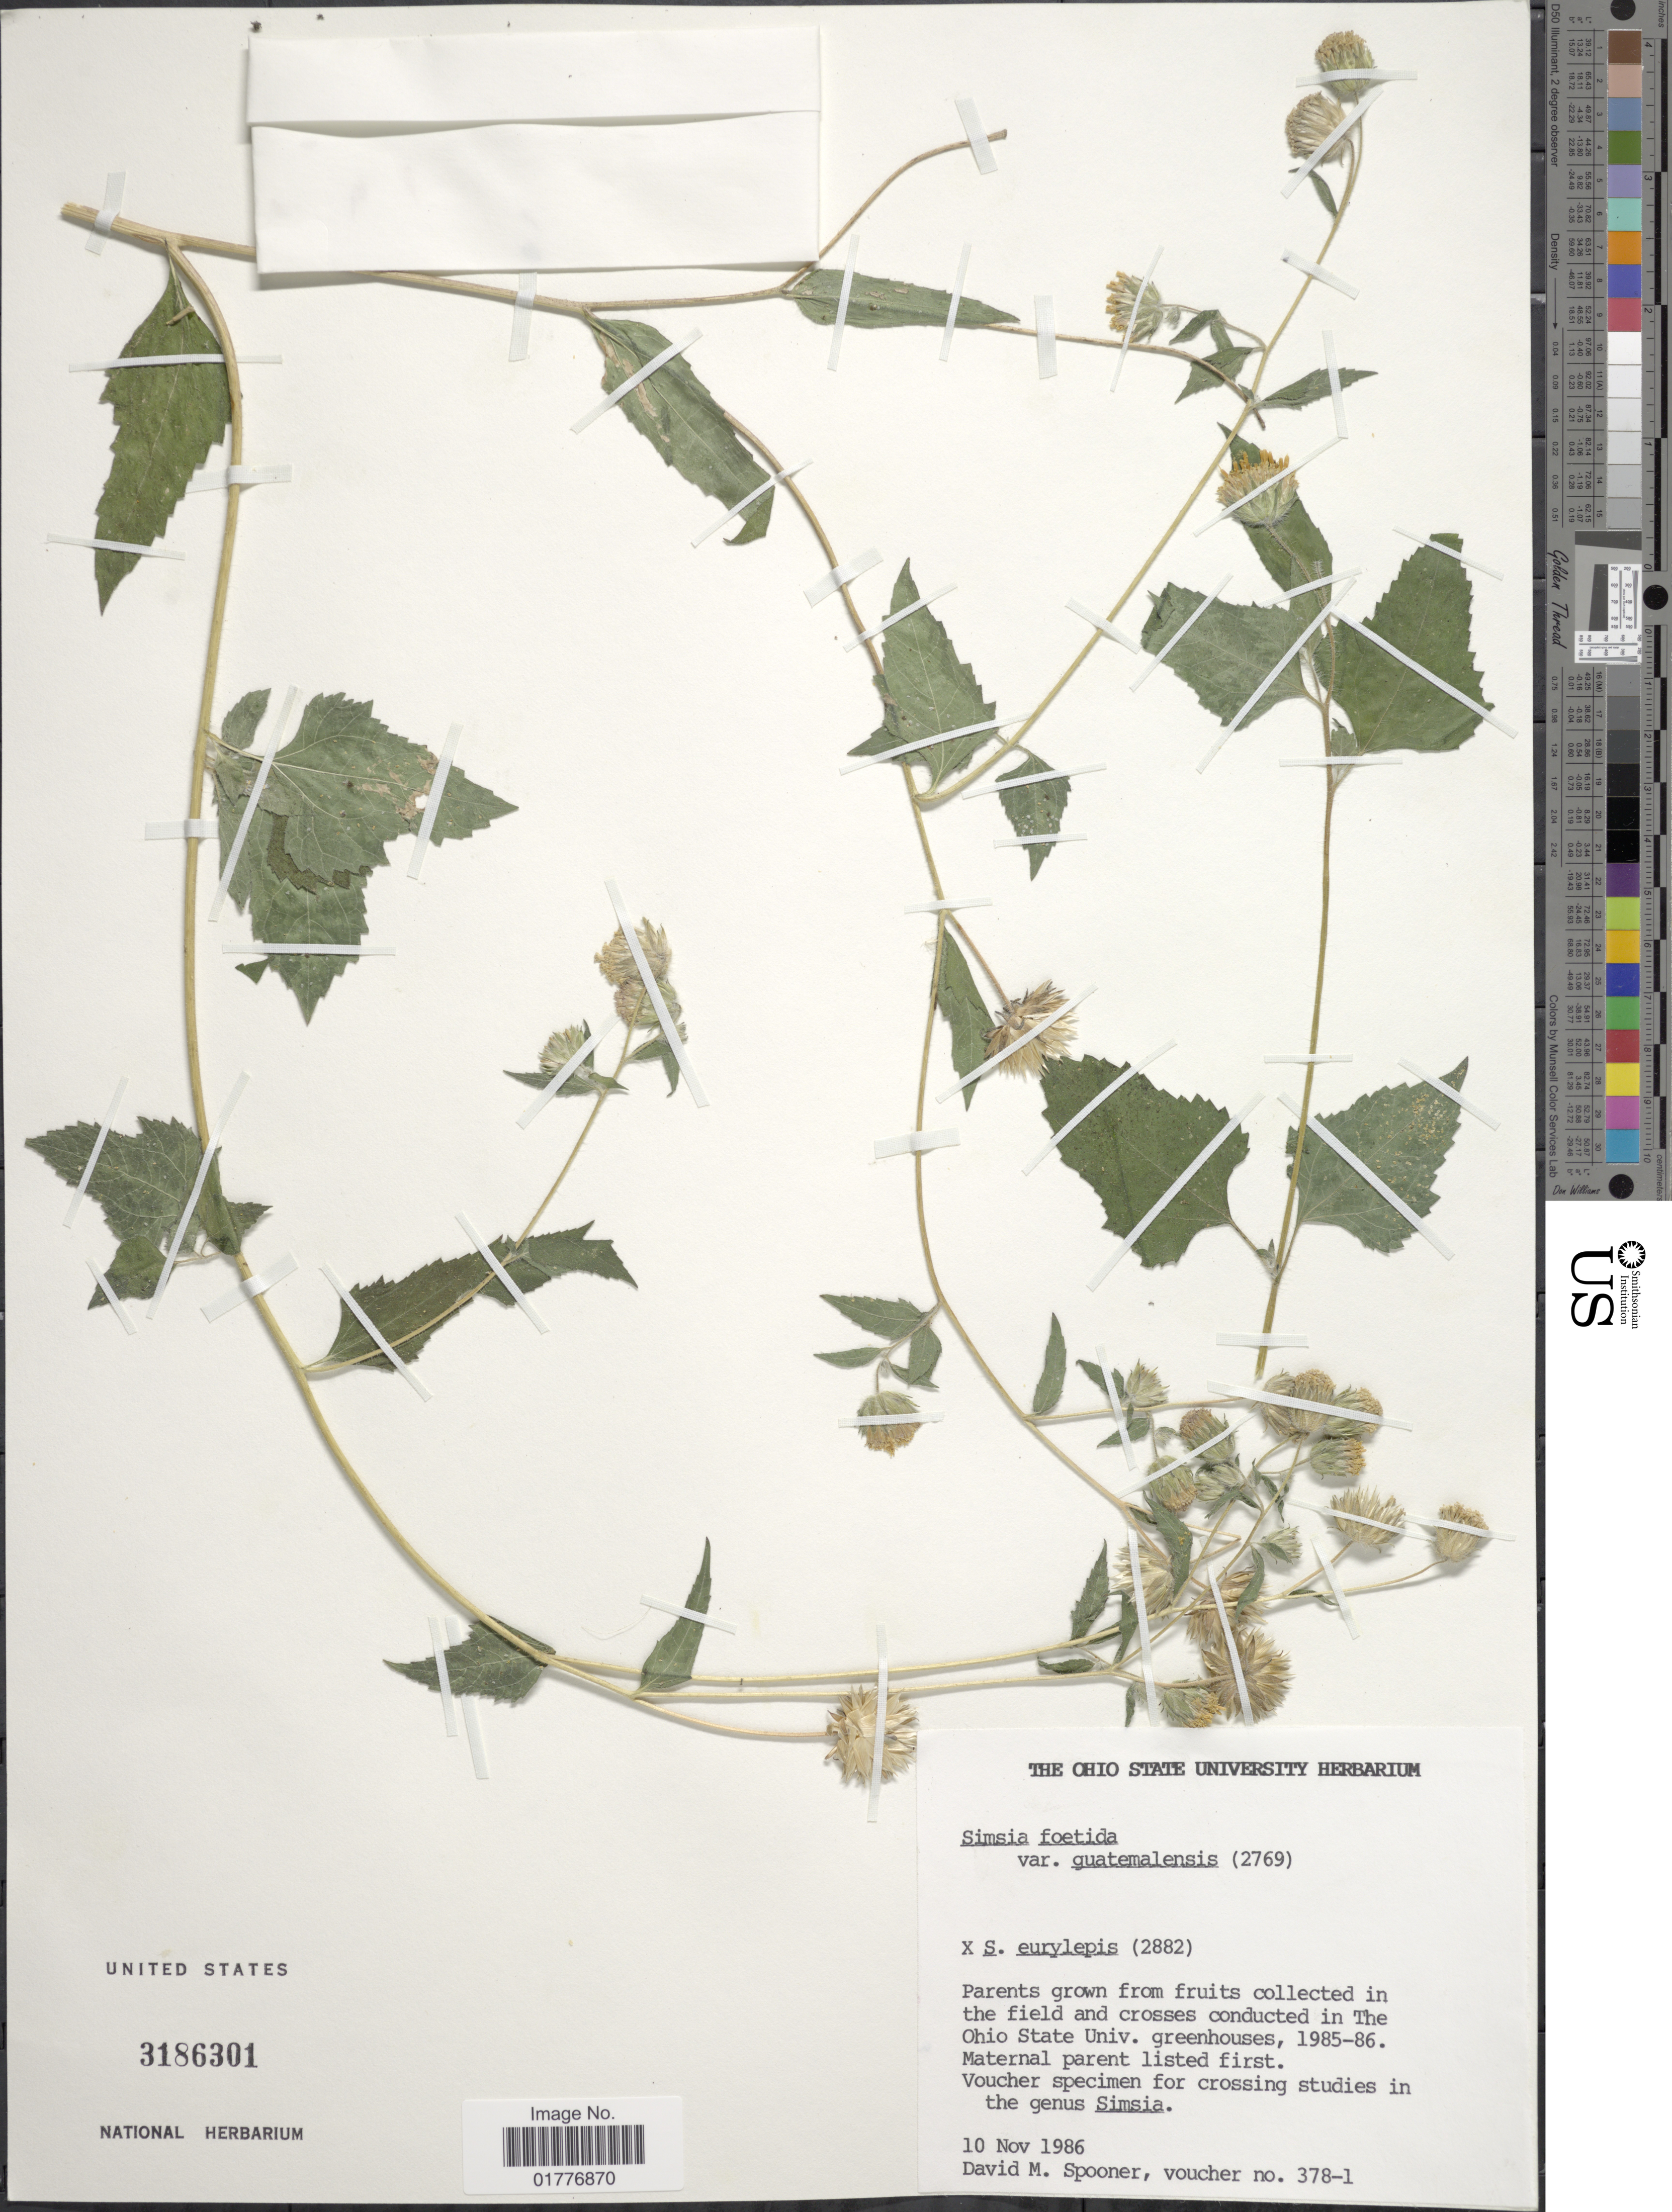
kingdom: Plantae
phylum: Tracheophyta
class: Magnoliopsida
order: Asterales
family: Asteraceae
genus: Simsia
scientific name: Simsia foetida var. foetida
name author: (Cav.) S.F. Blake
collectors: D. Spooner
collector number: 378-1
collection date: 1986-11-10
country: United States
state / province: Ohio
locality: In the field and crosses conducted in the Ohio State Univ. greenhouses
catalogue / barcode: US 3186301